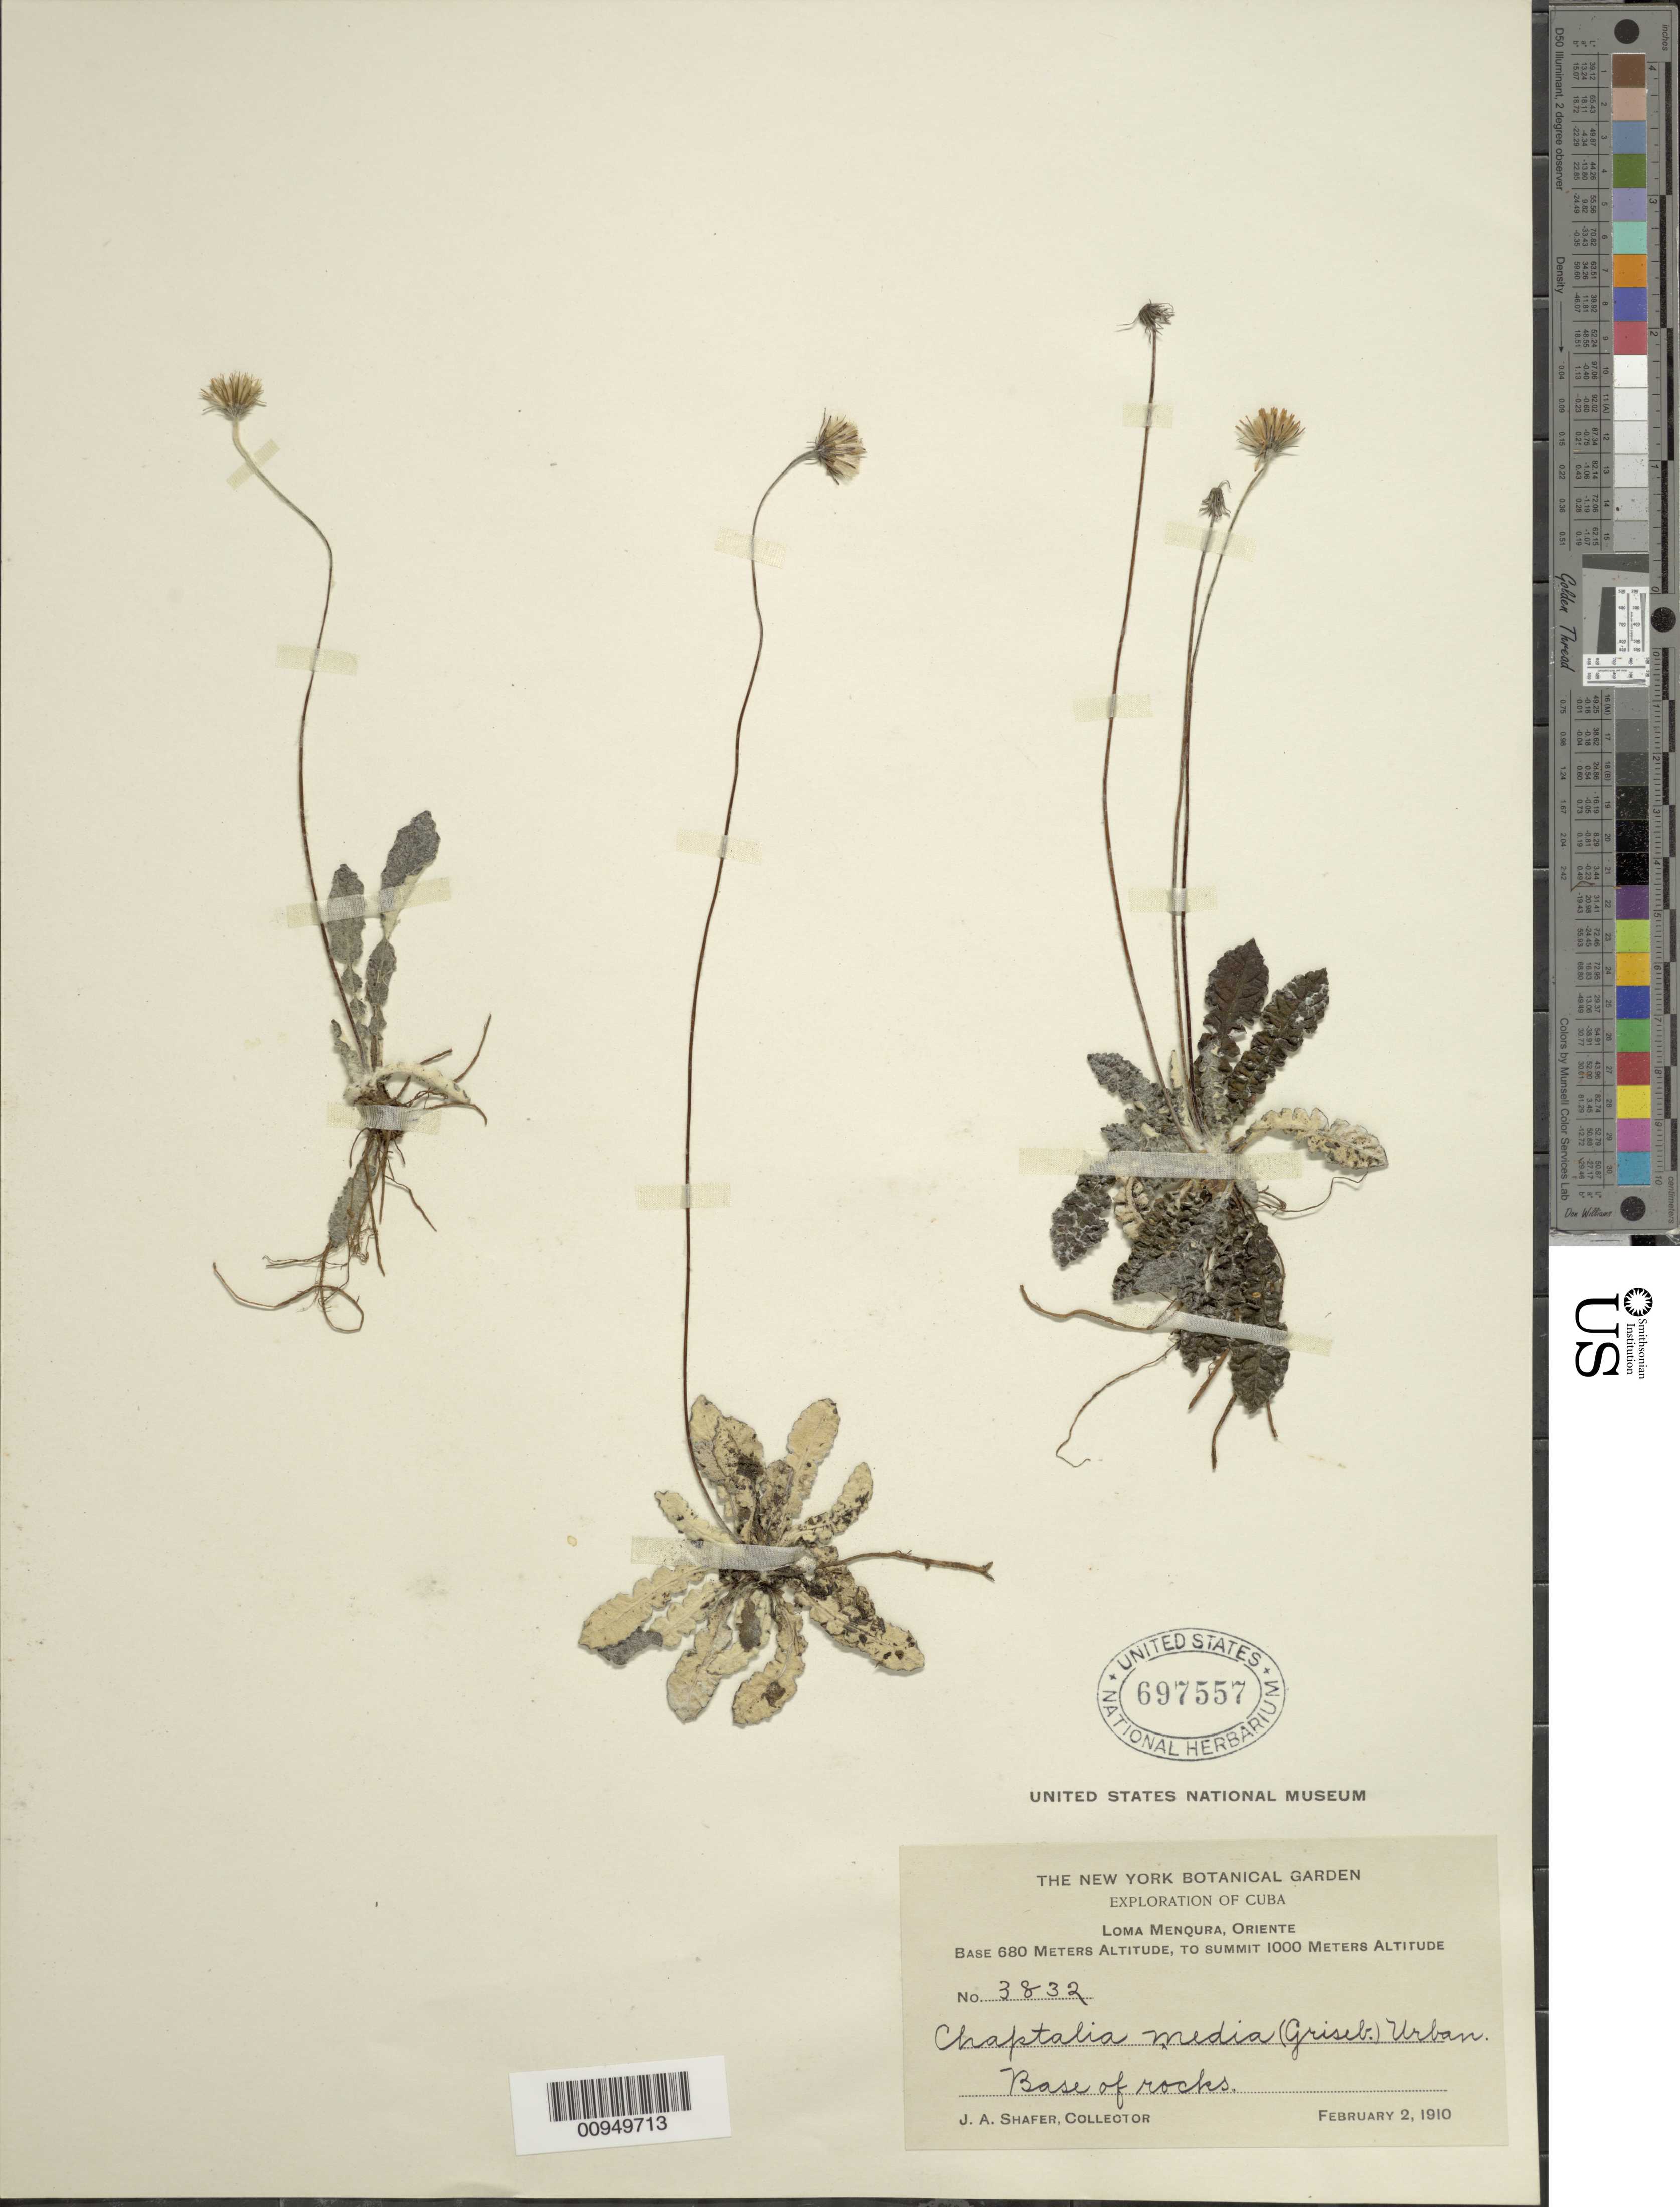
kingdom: Plantae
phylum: Tracheophyta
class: Magnoliopsida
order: Asterales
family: Asteraceae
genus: Chaptalia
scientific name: Chaptalia media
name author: (C. Wright) Urb.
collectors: J. A. Shafer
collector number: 3832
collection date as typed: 02 Feb 1910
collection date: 1910-02-02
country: Cuba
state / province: Oriente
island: Cuba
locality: Loma Menqura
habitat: Base of rocks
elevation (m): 680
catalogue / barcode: US 697557